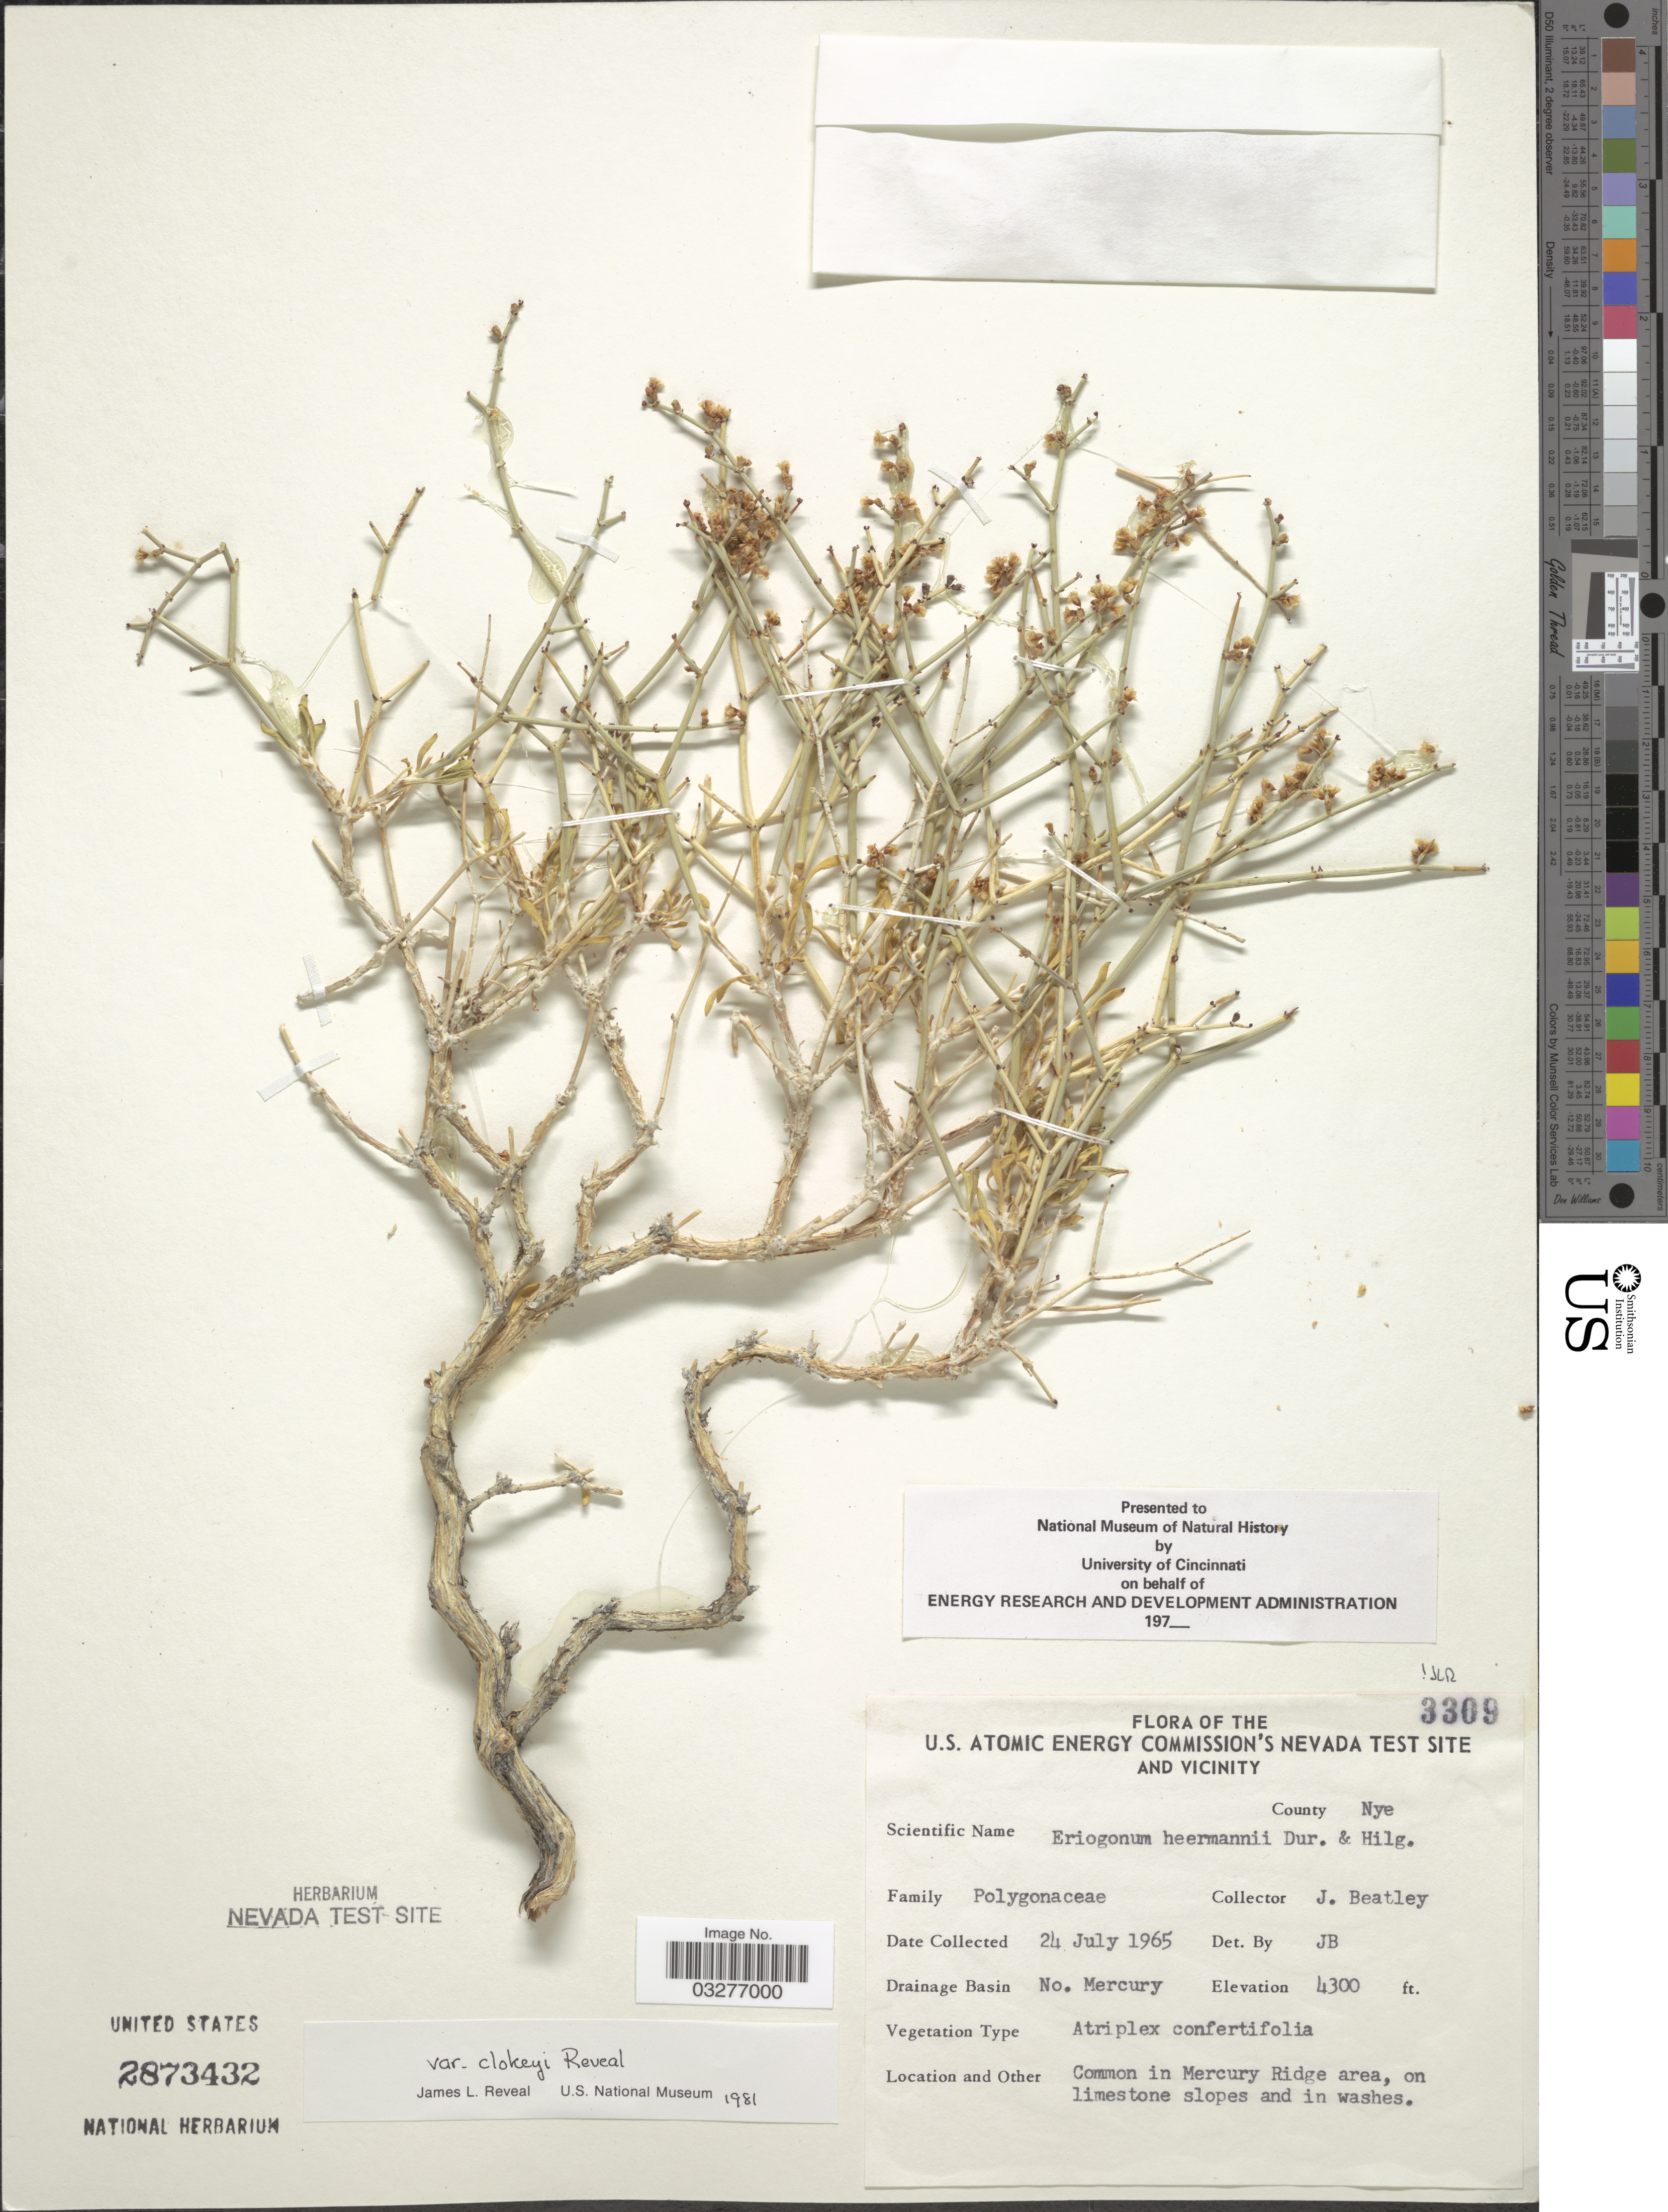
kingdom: Plantae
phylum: Tracheophyta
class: Magnoliopsida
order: Caryophyllales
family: Polygonaceae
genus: Eriogonum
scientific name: Eriogonum heermannii var. clokeyi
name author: Reveal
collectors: J. C. Beatley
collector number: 3309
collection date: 1965-07-24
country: United States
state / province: Nevada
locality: U.S. Atomic Energy Commission's Nevada Test Site and Vicinity. County Nye. Drainage Basin No. Mercury. Common in Mercury Ridge area, on limestone slopes and in washes.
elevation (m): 1311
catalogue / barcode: US 2873432